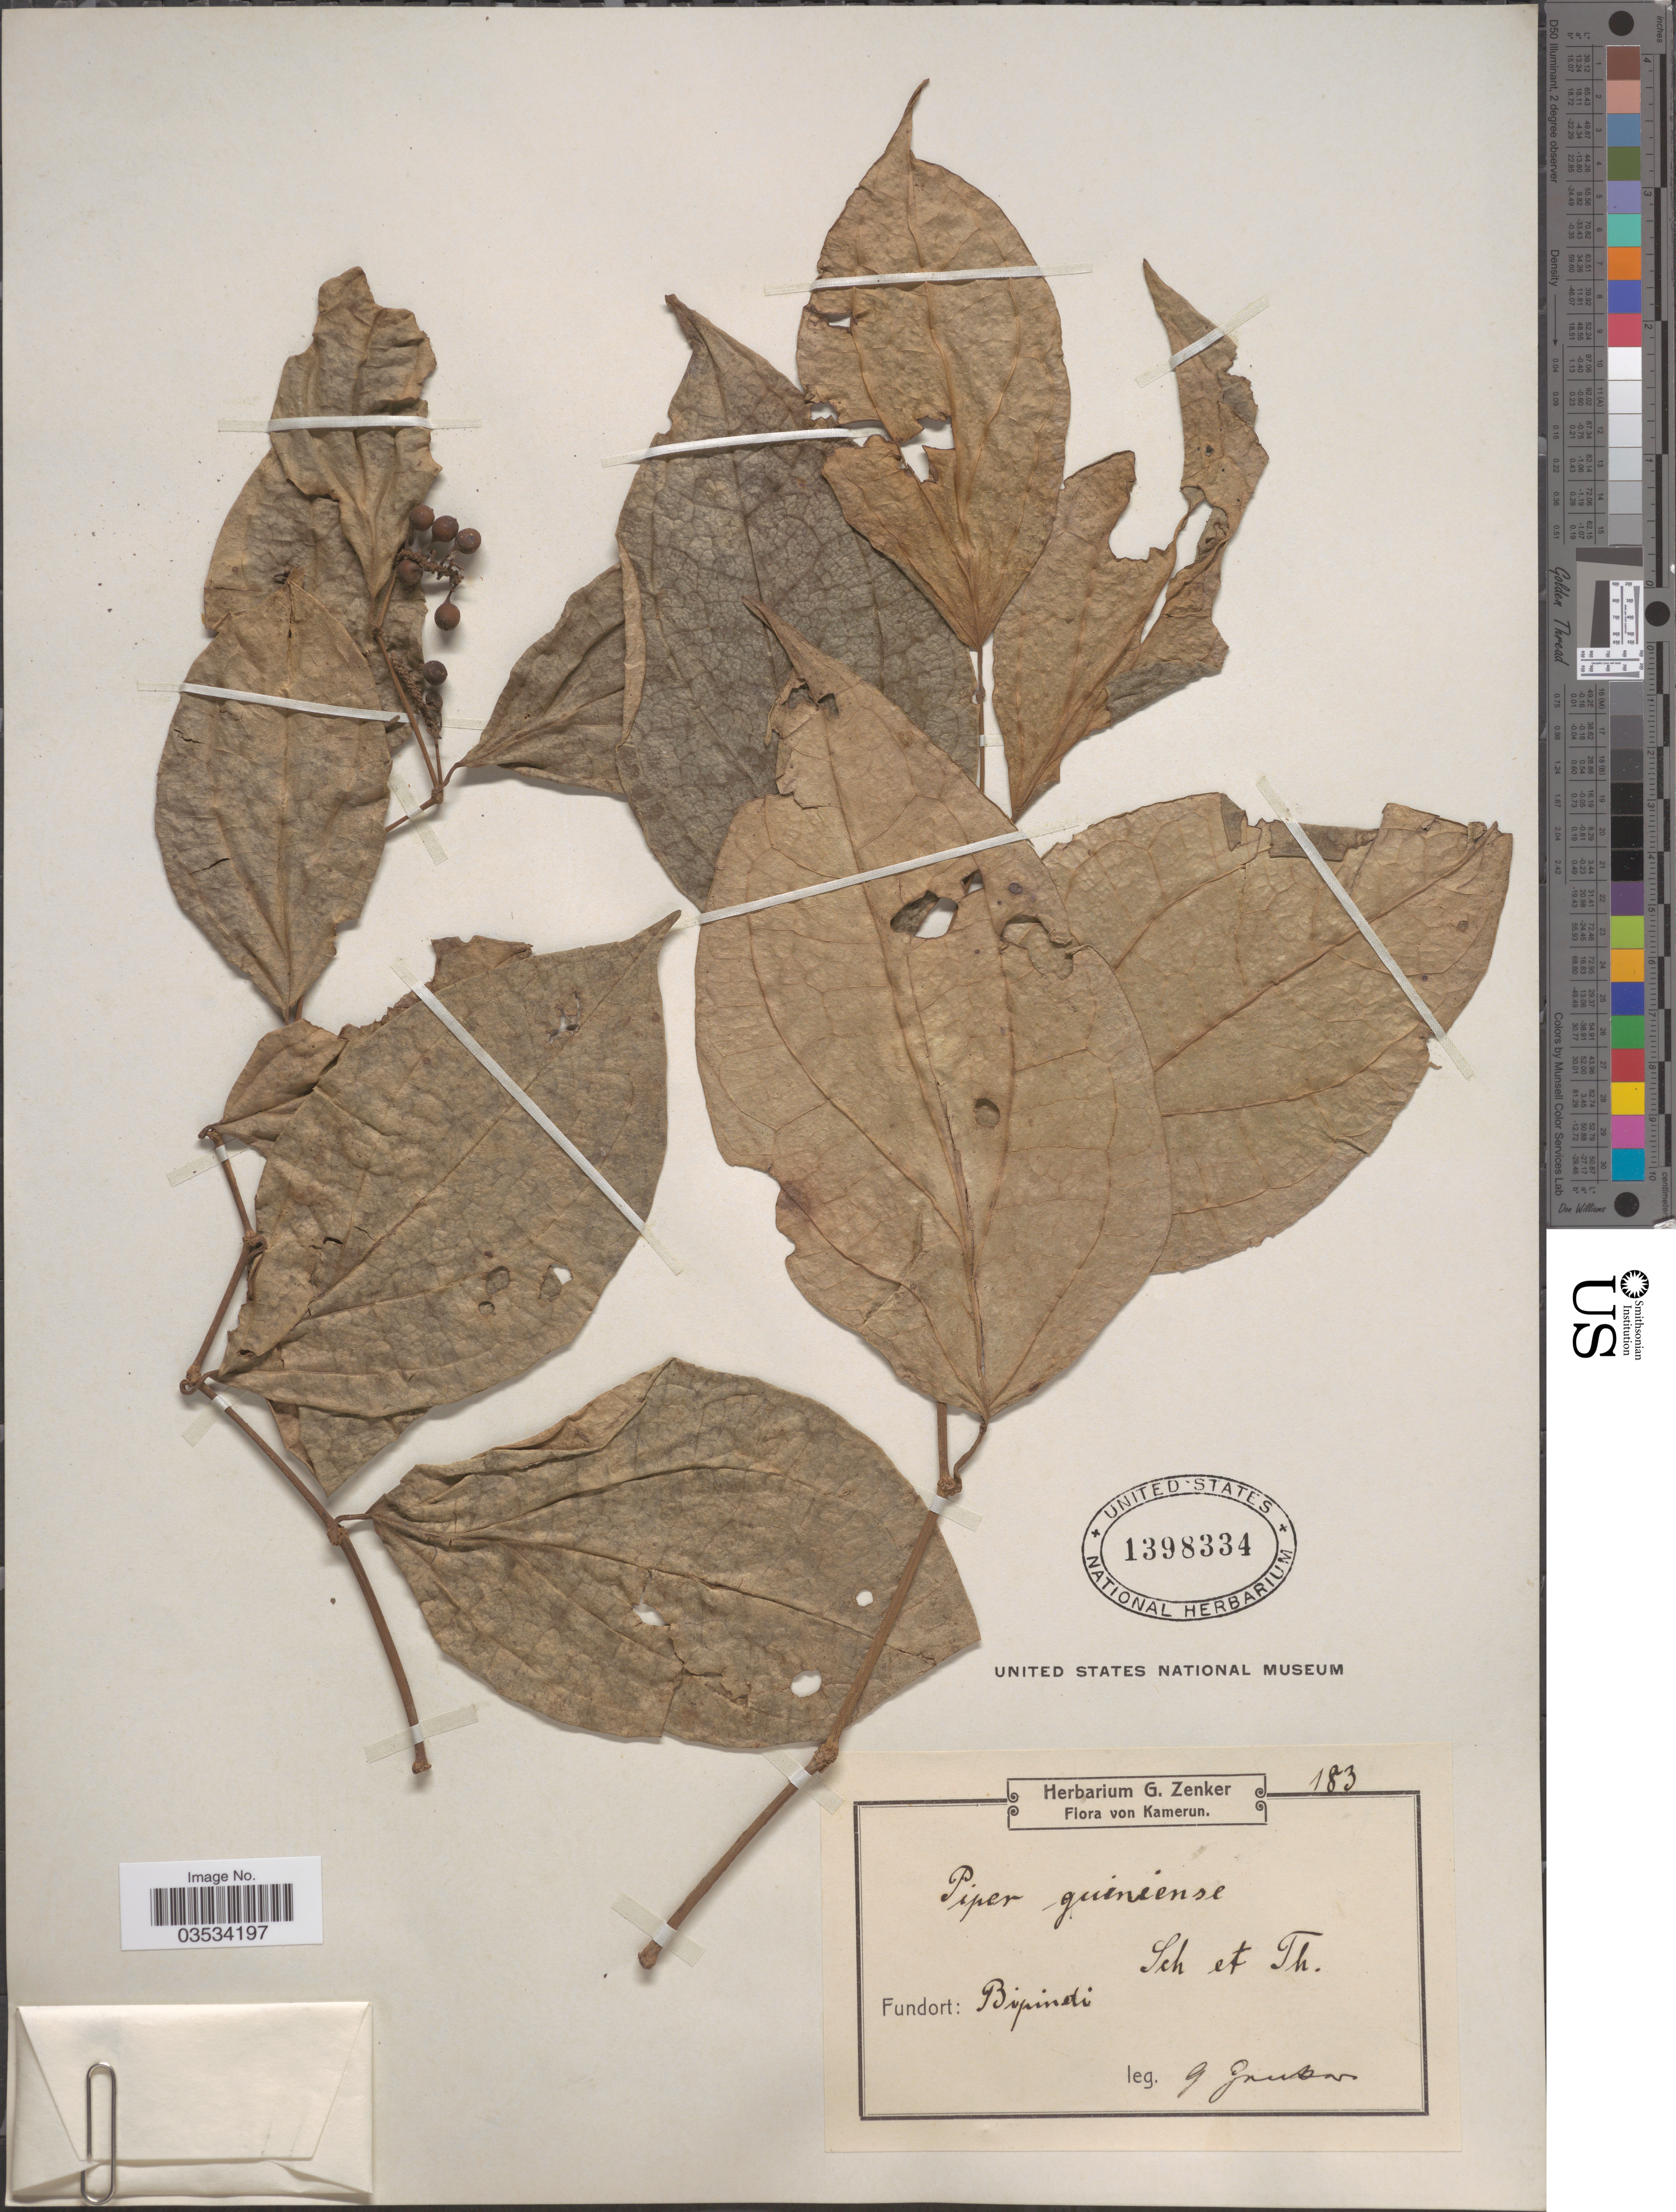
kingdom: Plantae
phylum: Tracheophyta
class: Magnoliopsida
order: Piperales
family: Piperaceae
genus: Piper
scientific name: Piper guineense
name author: Schumach. & Thonn.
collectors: G. A. Zenker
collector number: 183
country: Cameroon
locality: Kamerun. Bipindi.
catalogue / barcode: US 1398334